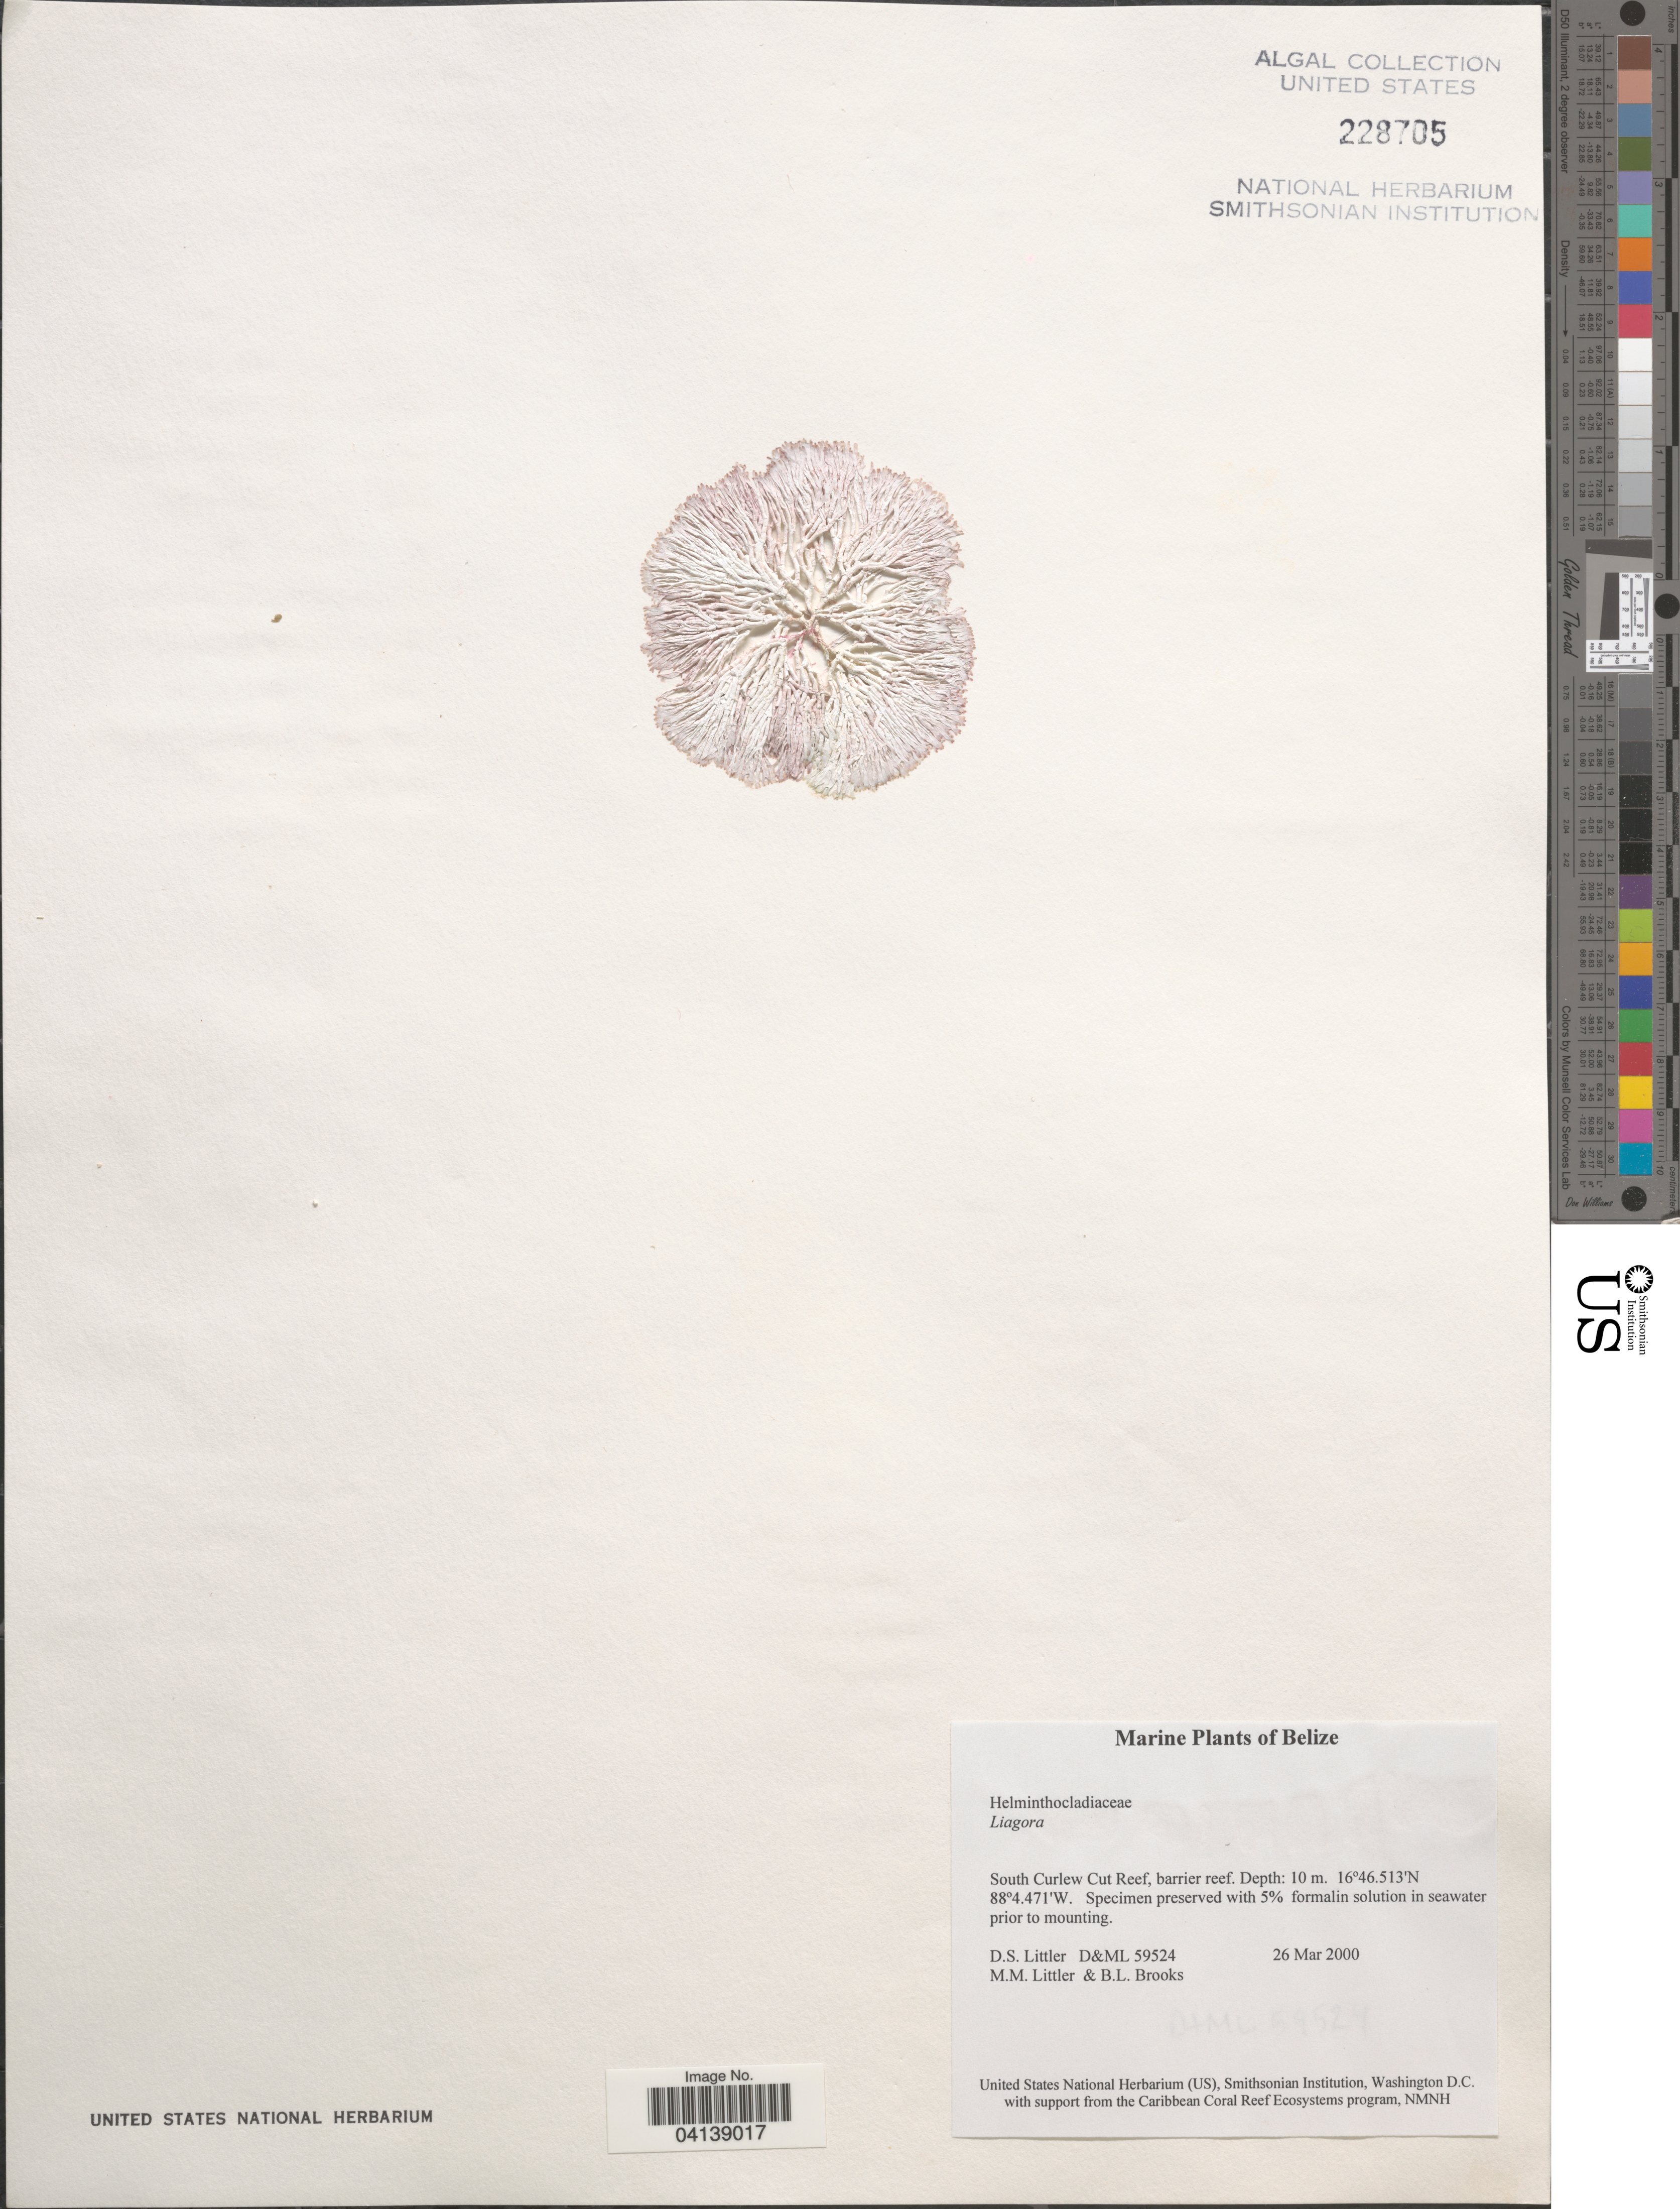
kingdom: Plantae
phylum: Rhodophyta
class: Florideophyceae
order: Nemaliales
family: Liagoraceae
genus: Liagora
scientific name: Liagora sp.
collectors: D. S. Littler & B. Brooks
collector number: D&ML 59524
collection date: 2000-03-26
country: Belize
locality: South Curlew Cut Reef, barrier reef.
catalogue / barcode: US 228705